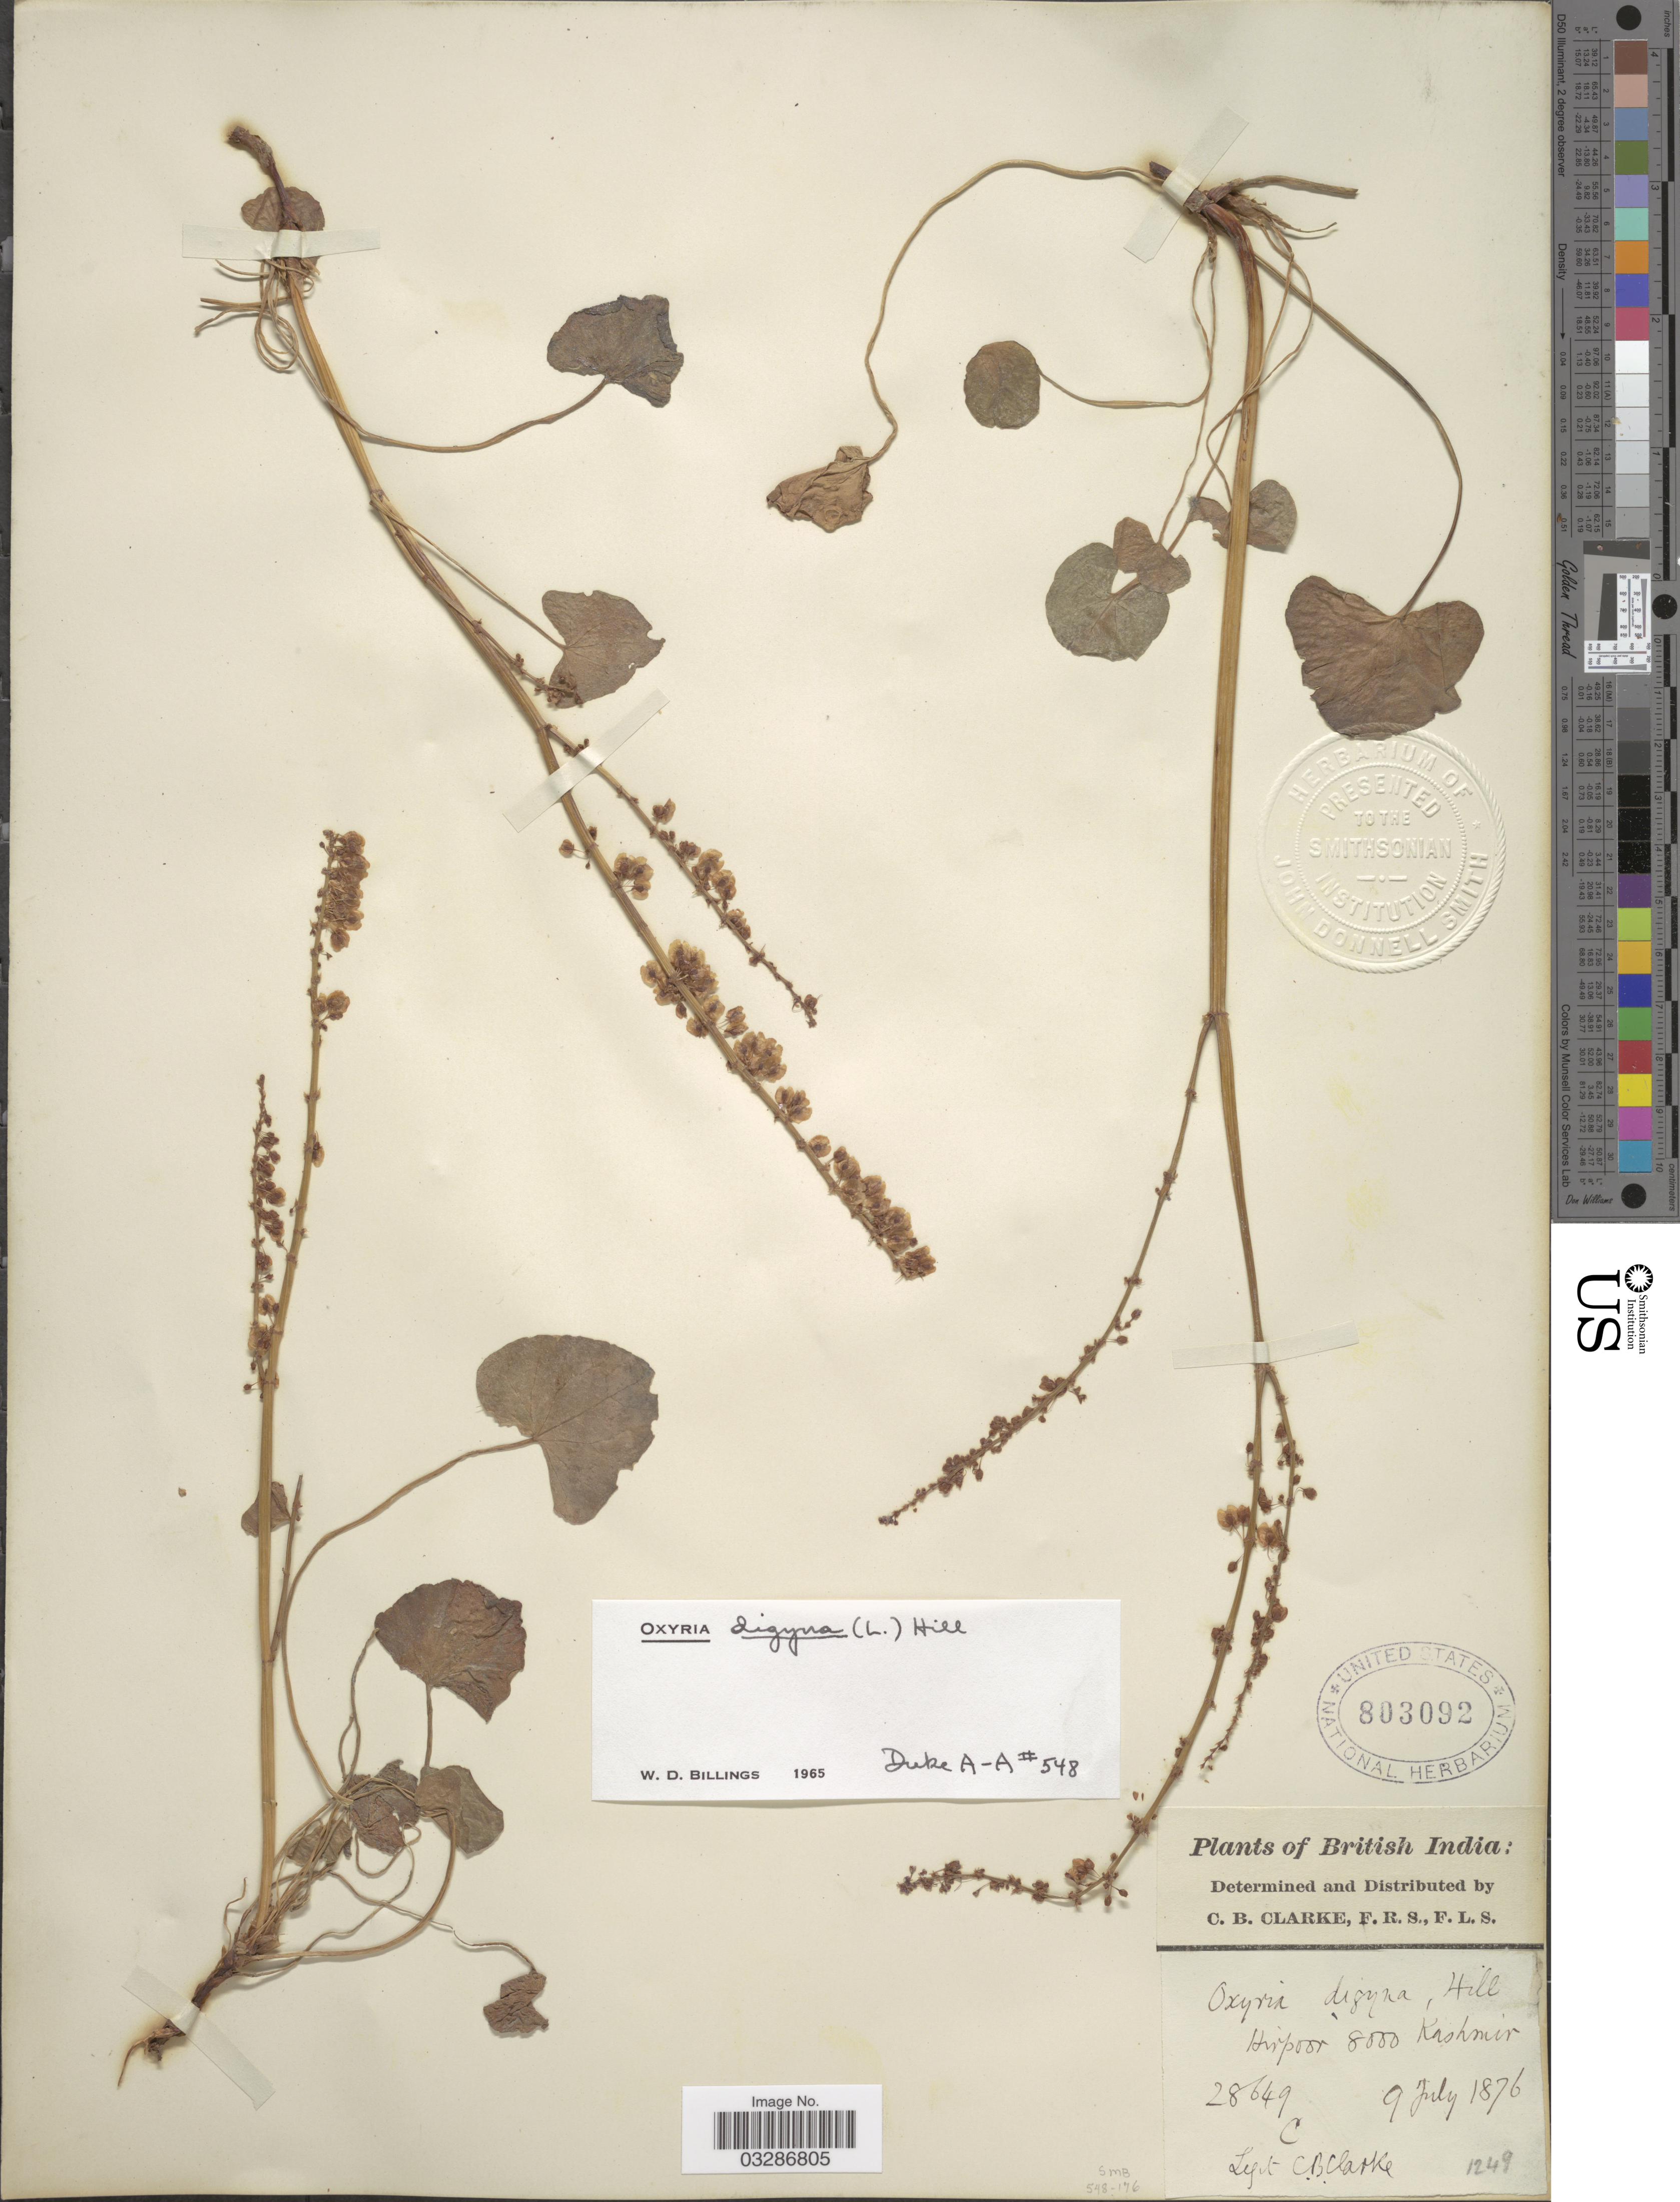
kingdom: Plantae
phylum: Tracheophyta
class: Magnoliopsida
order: Caryophyllales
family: Polygonaceae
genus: Oxyria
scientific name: Oxyria digyna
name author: (L.) Hill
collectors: C. B. Clarke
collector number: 28649 C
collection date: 1876-07-09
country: India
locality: British India, Hirpoor, Kashmir.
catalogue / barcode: US 803092